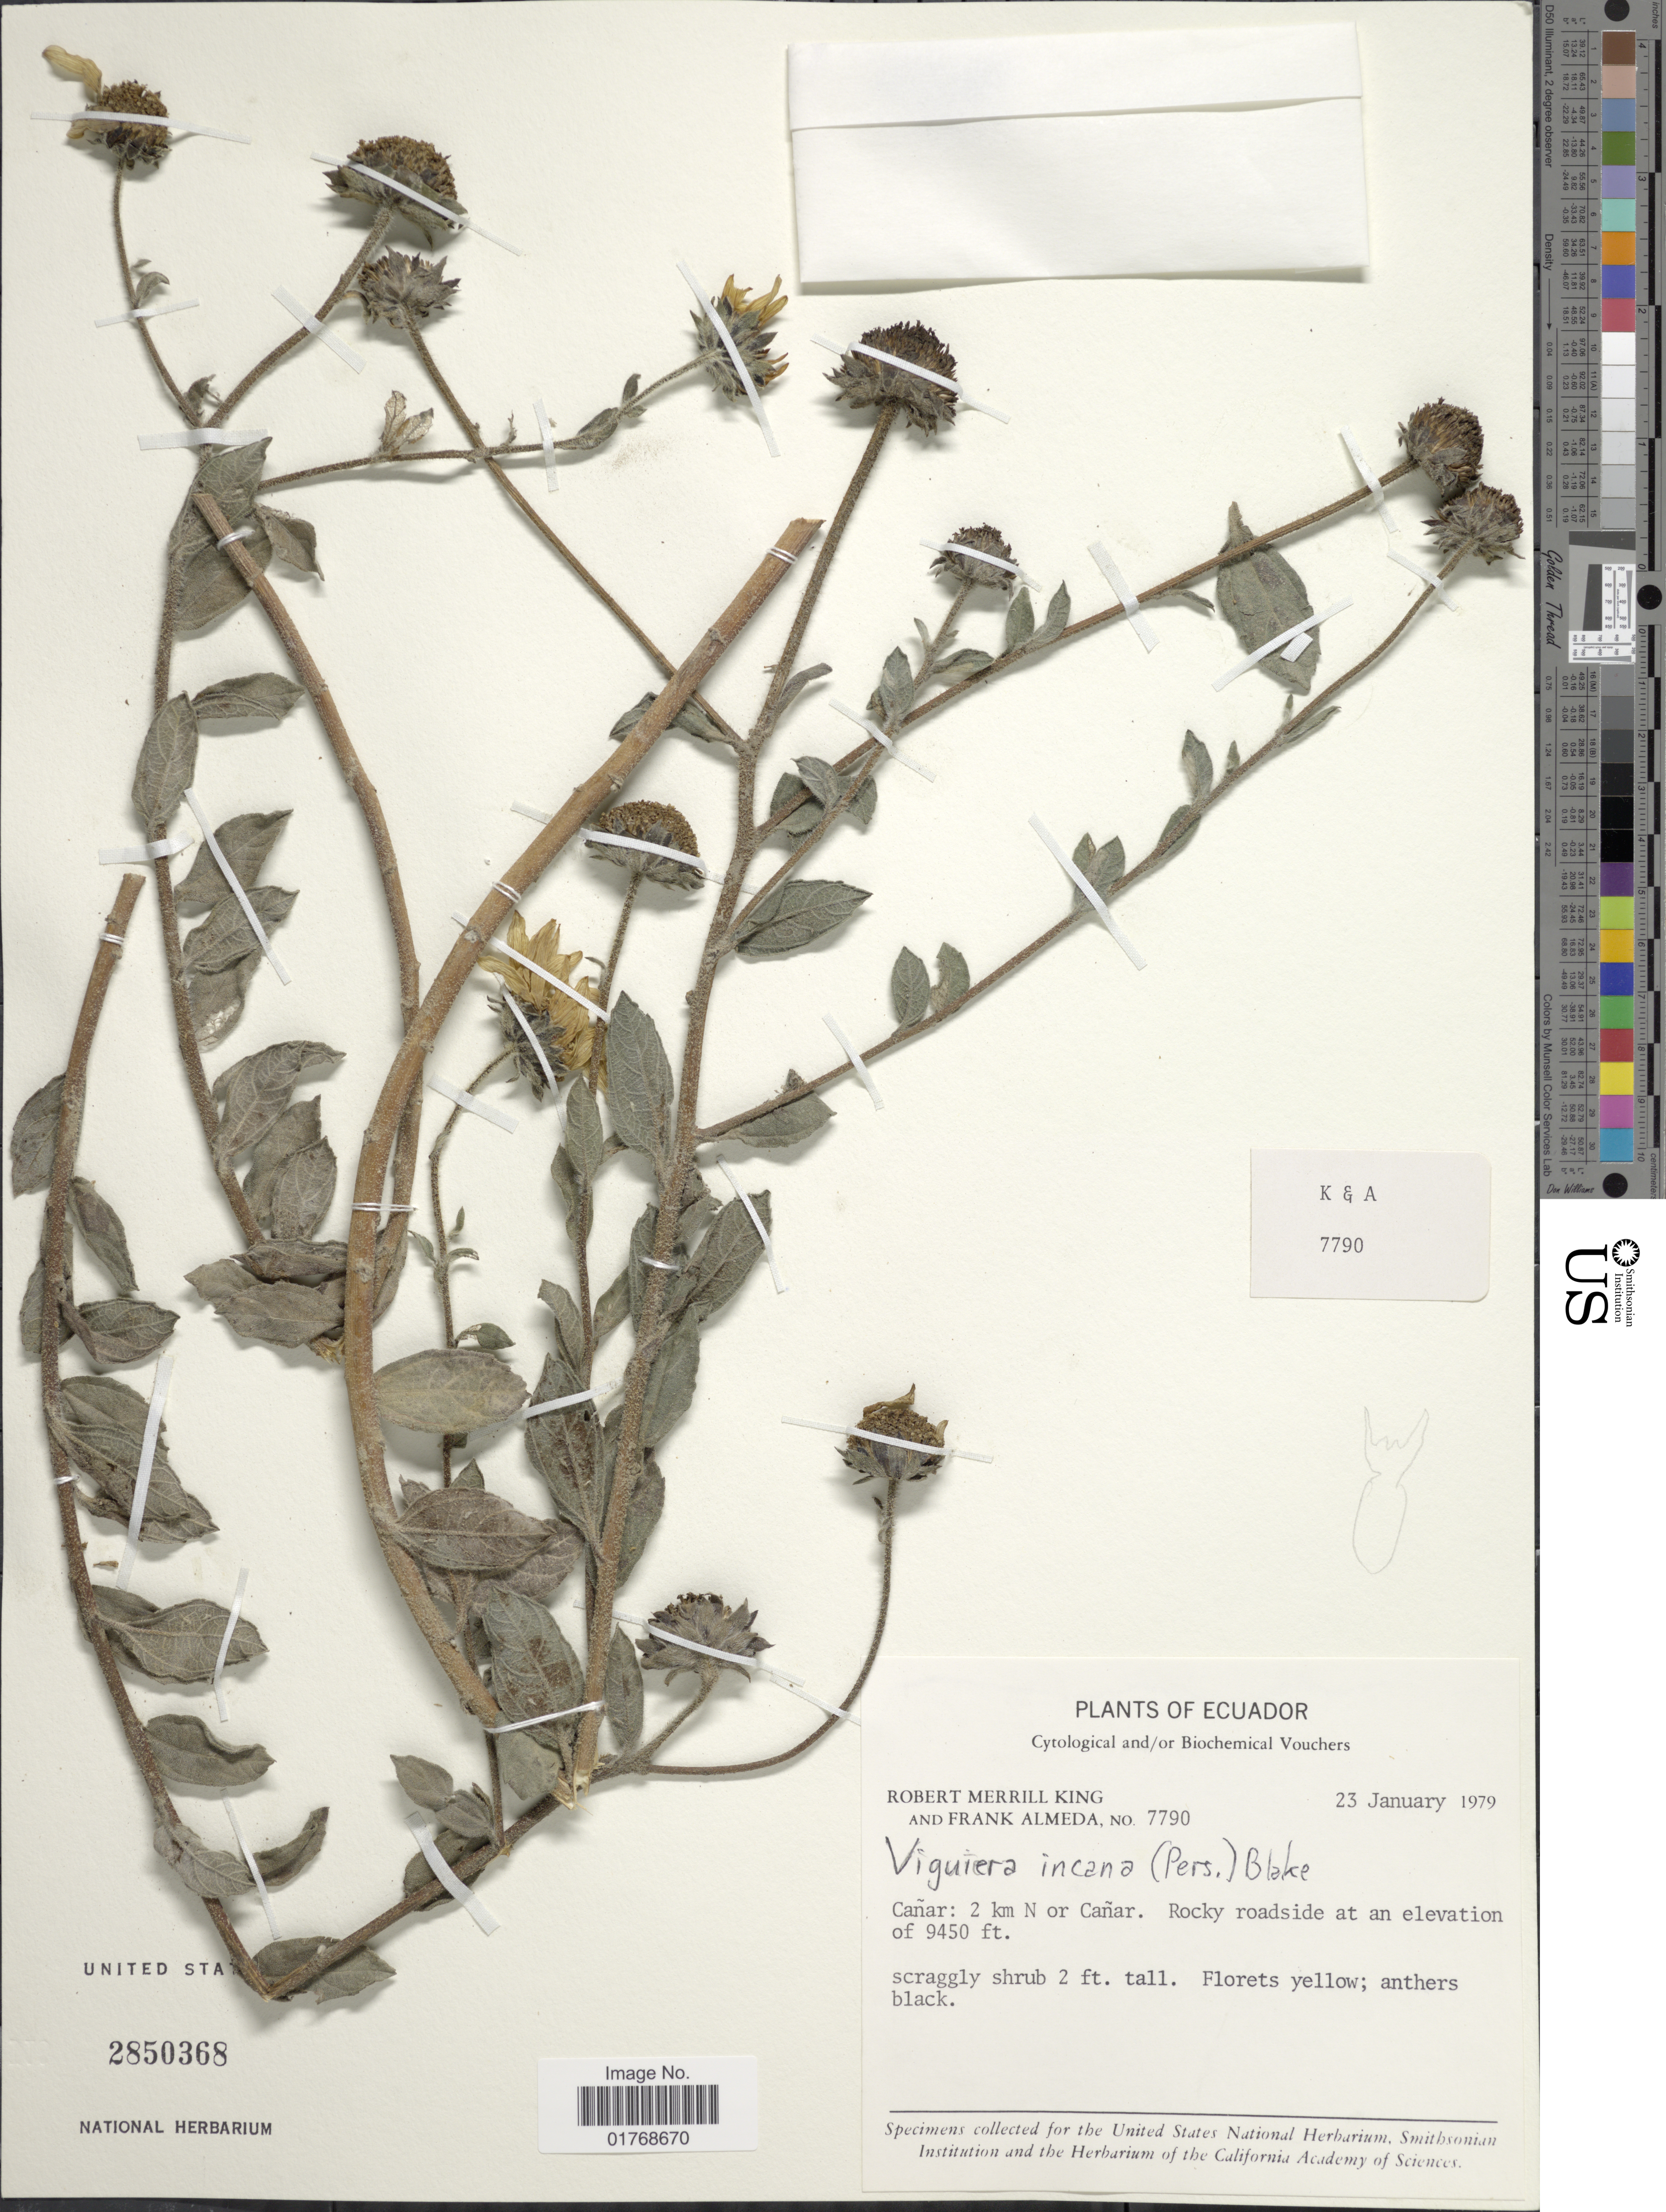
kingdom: Plantae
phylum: Tracheophyta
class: Magnoliopsida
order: Asterales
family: Asteraceae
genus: Viguiera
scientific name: Viguiera incana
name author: (Pers.) S.F. Blake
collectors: R. M. King & F. Almeda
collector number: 7790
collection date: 1979-01-23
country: Ecuador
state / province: Cañar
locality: Cañar: 2 km N or Cañar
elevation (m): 2880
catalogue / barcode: US 2850368